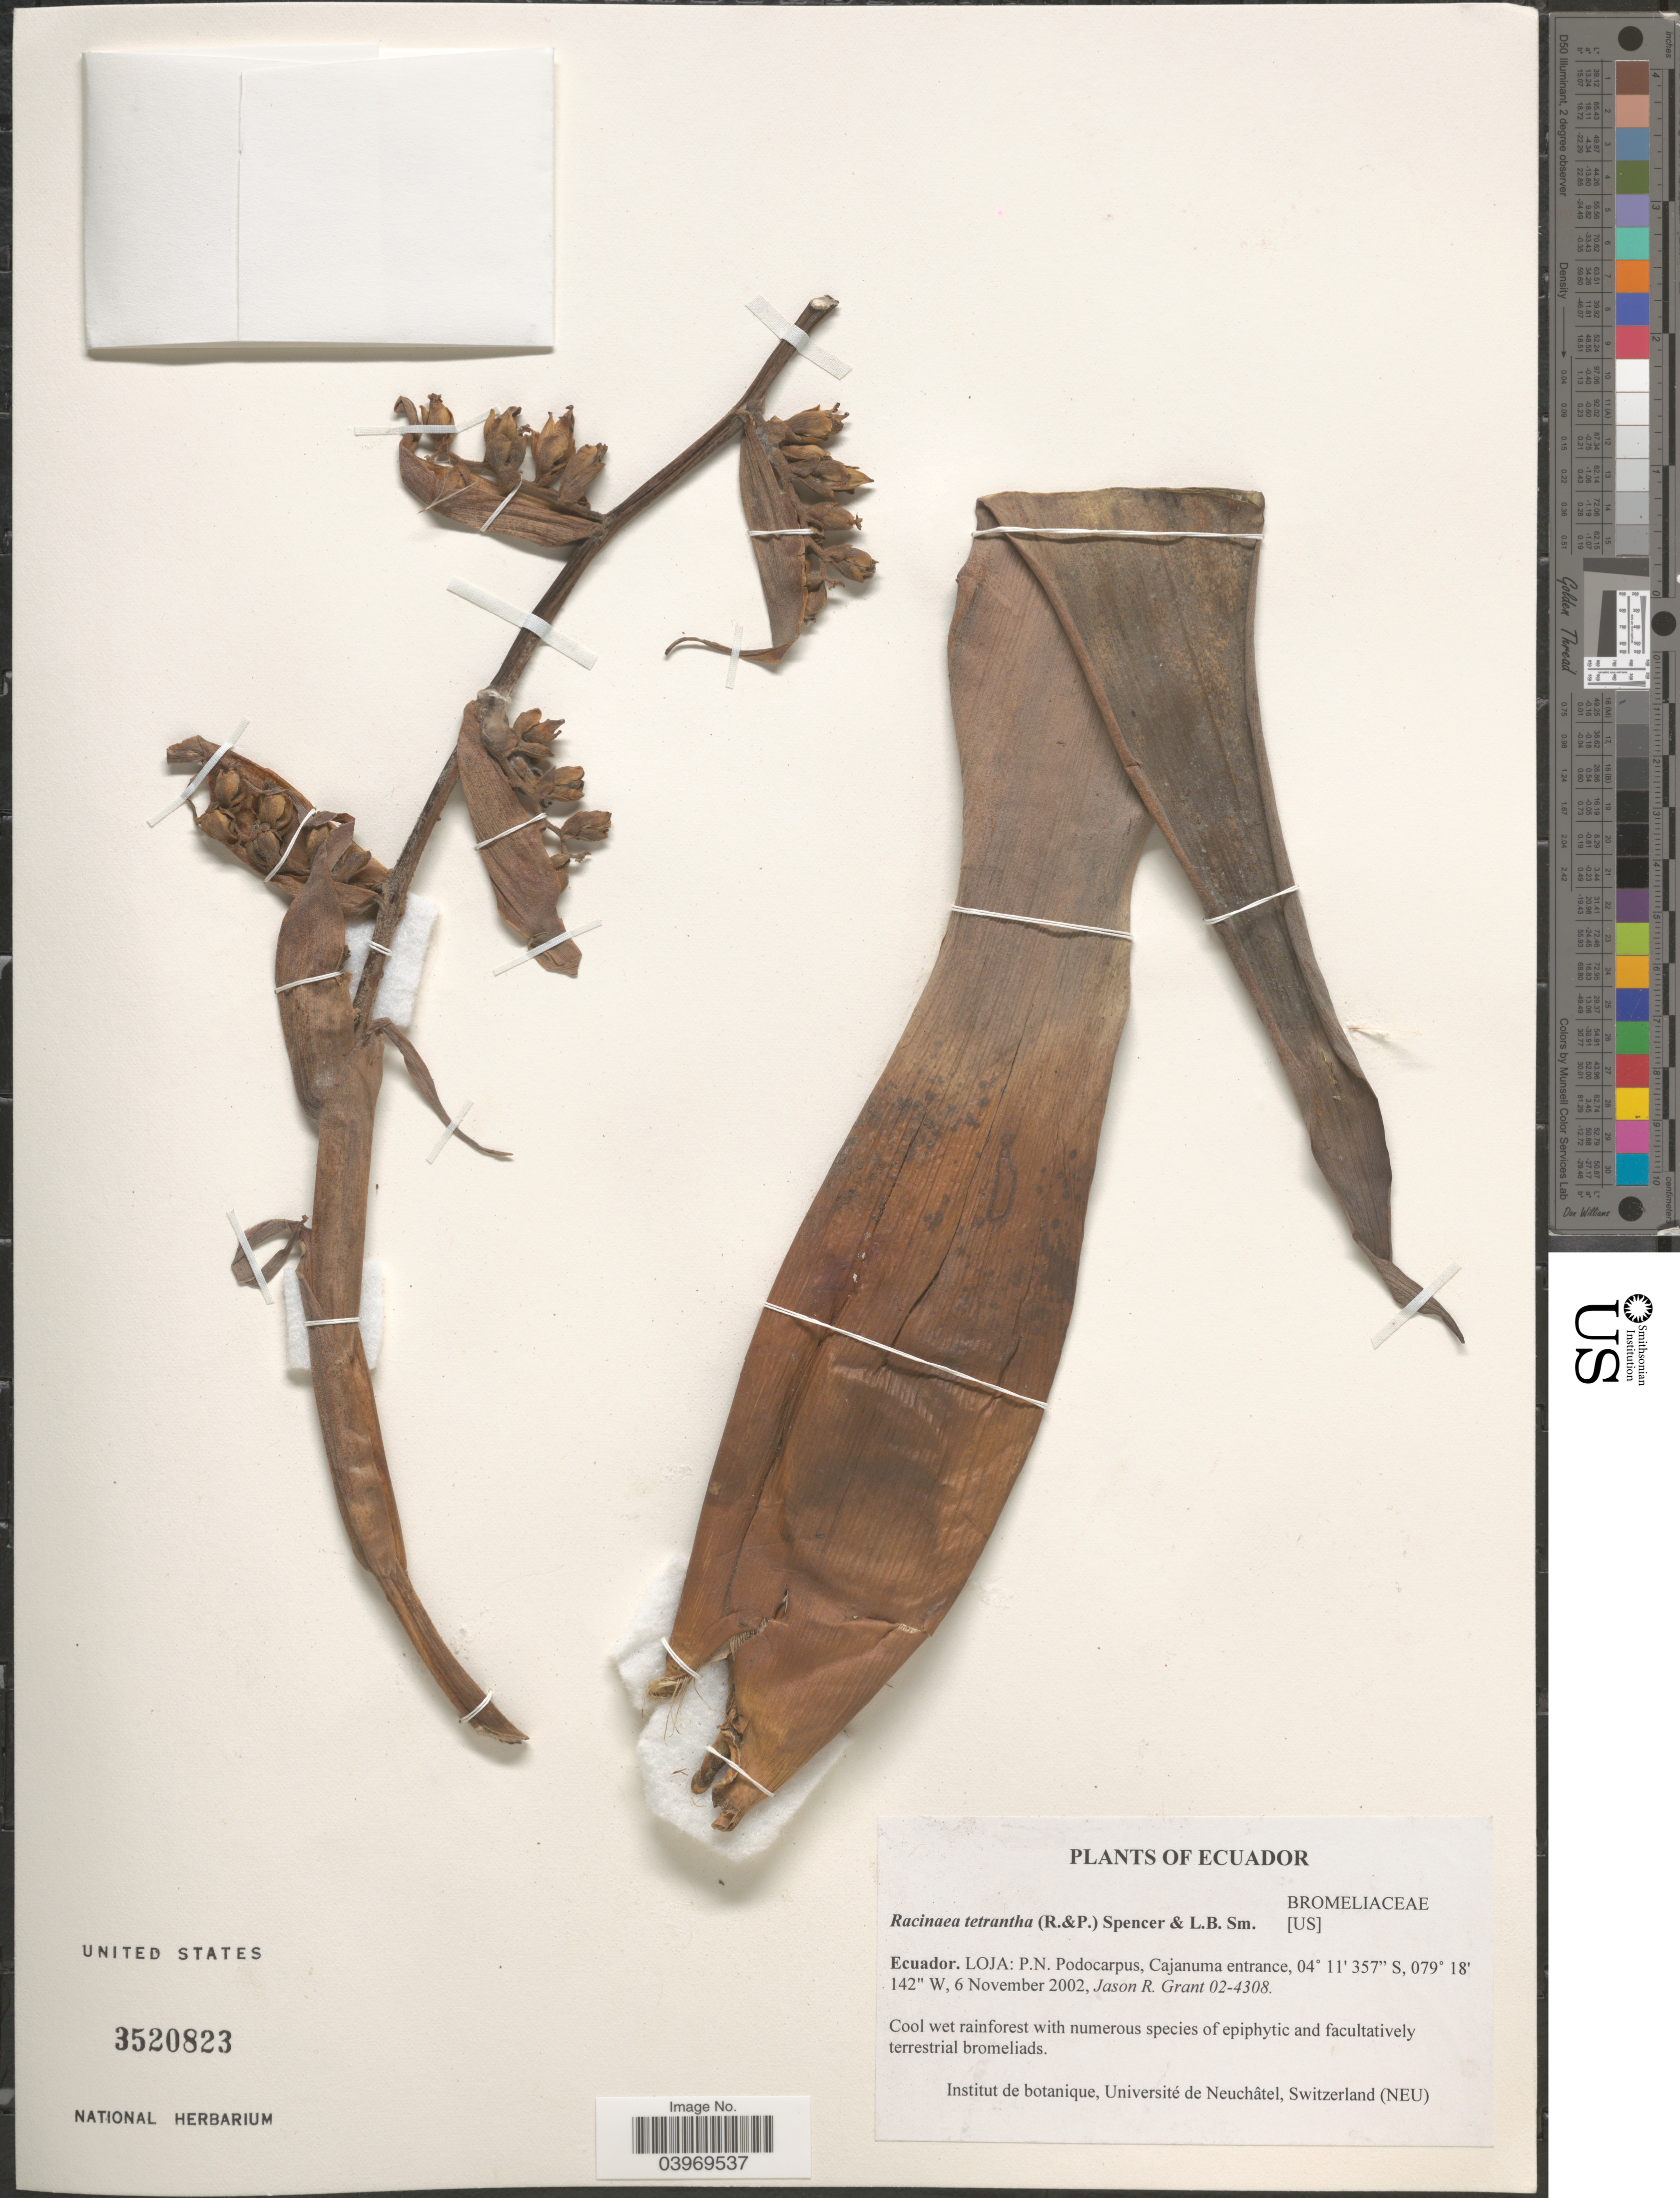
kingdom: Plantae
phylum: Tracheophyta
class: Liliopsida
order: Poales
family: Bromeliaceae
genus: Racinaea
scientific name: Racinaea tetrantha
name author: (Ruiz & Pav.) L.B. Sm.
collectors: J. R. Grant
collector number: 02-4308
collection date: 2002-11-06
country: Ecuador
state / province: Loja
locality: P.N. Podocarpus, Cajanuma entrance.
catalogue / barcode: US 3520823